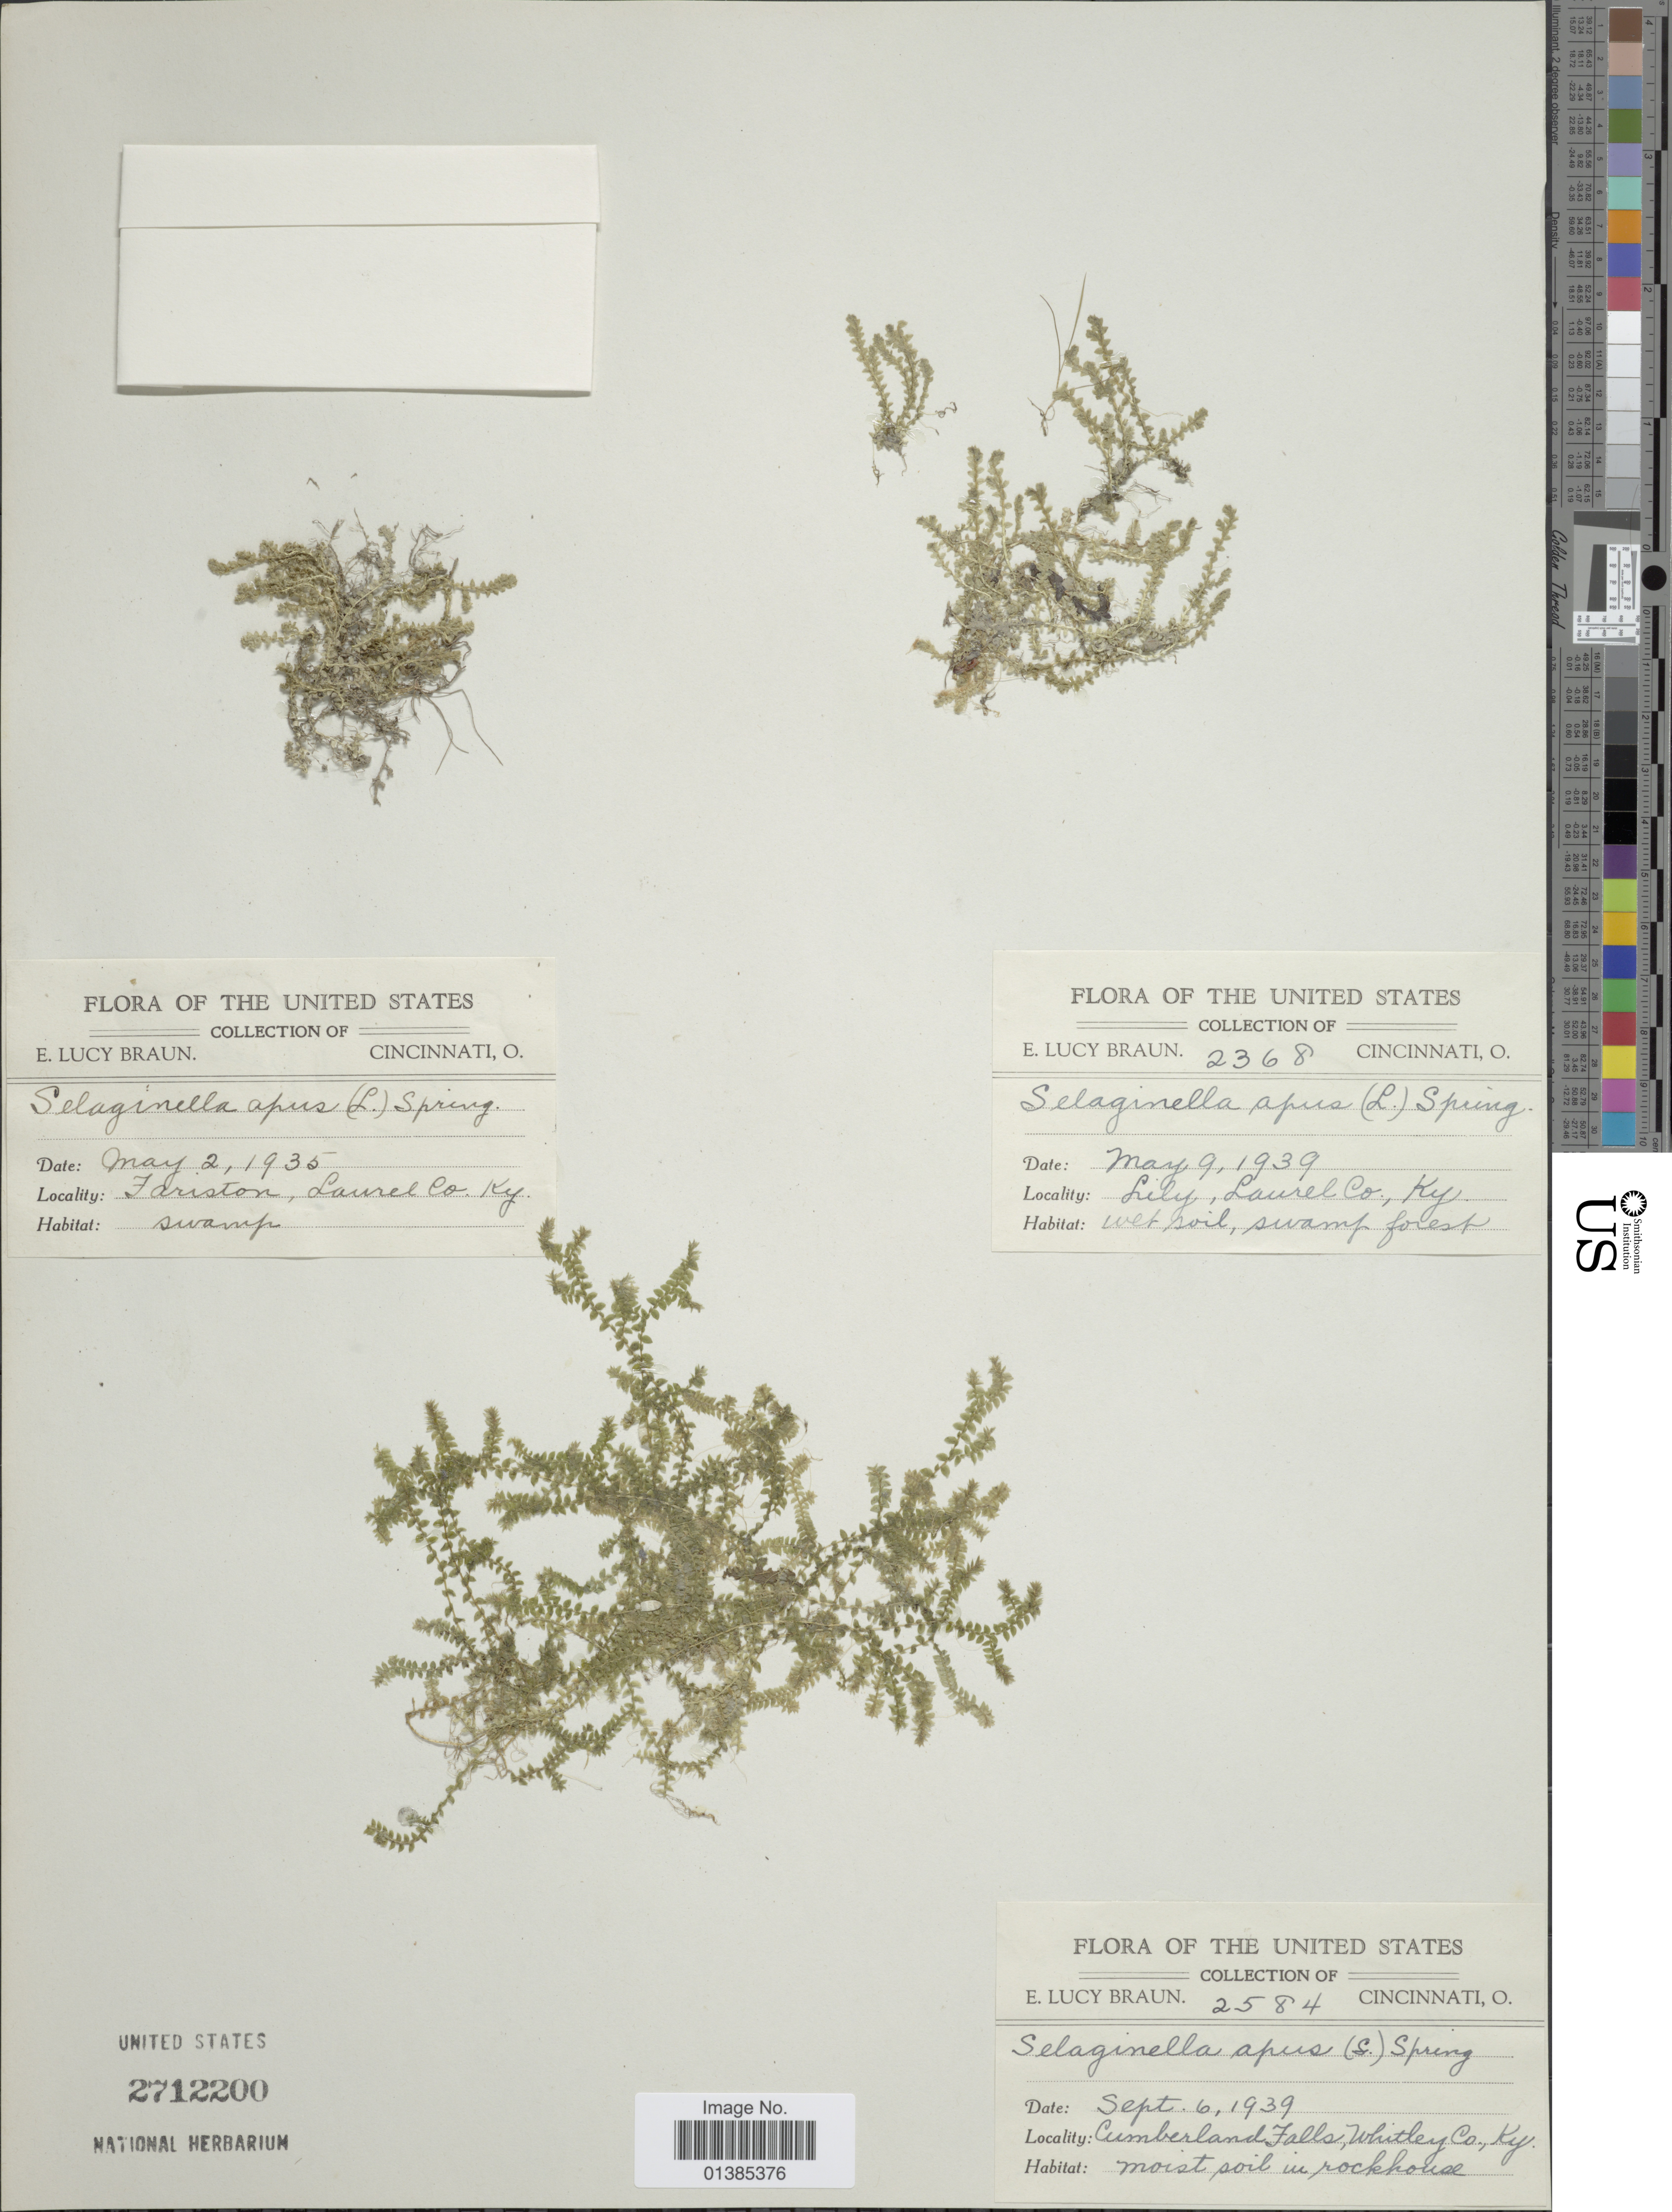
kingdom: Plantae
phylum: Tracheophyta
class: Lycopodiopsida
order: Selaginellales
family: Selaginellaceae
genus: Selaginella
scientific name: Selaginella apus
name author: Spring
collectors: E. L. Braun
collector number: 2584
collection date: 1939-09-06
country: United States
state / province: Kentucky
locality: Cumberland Falls, Whitley Co.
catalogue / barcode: US 2712200